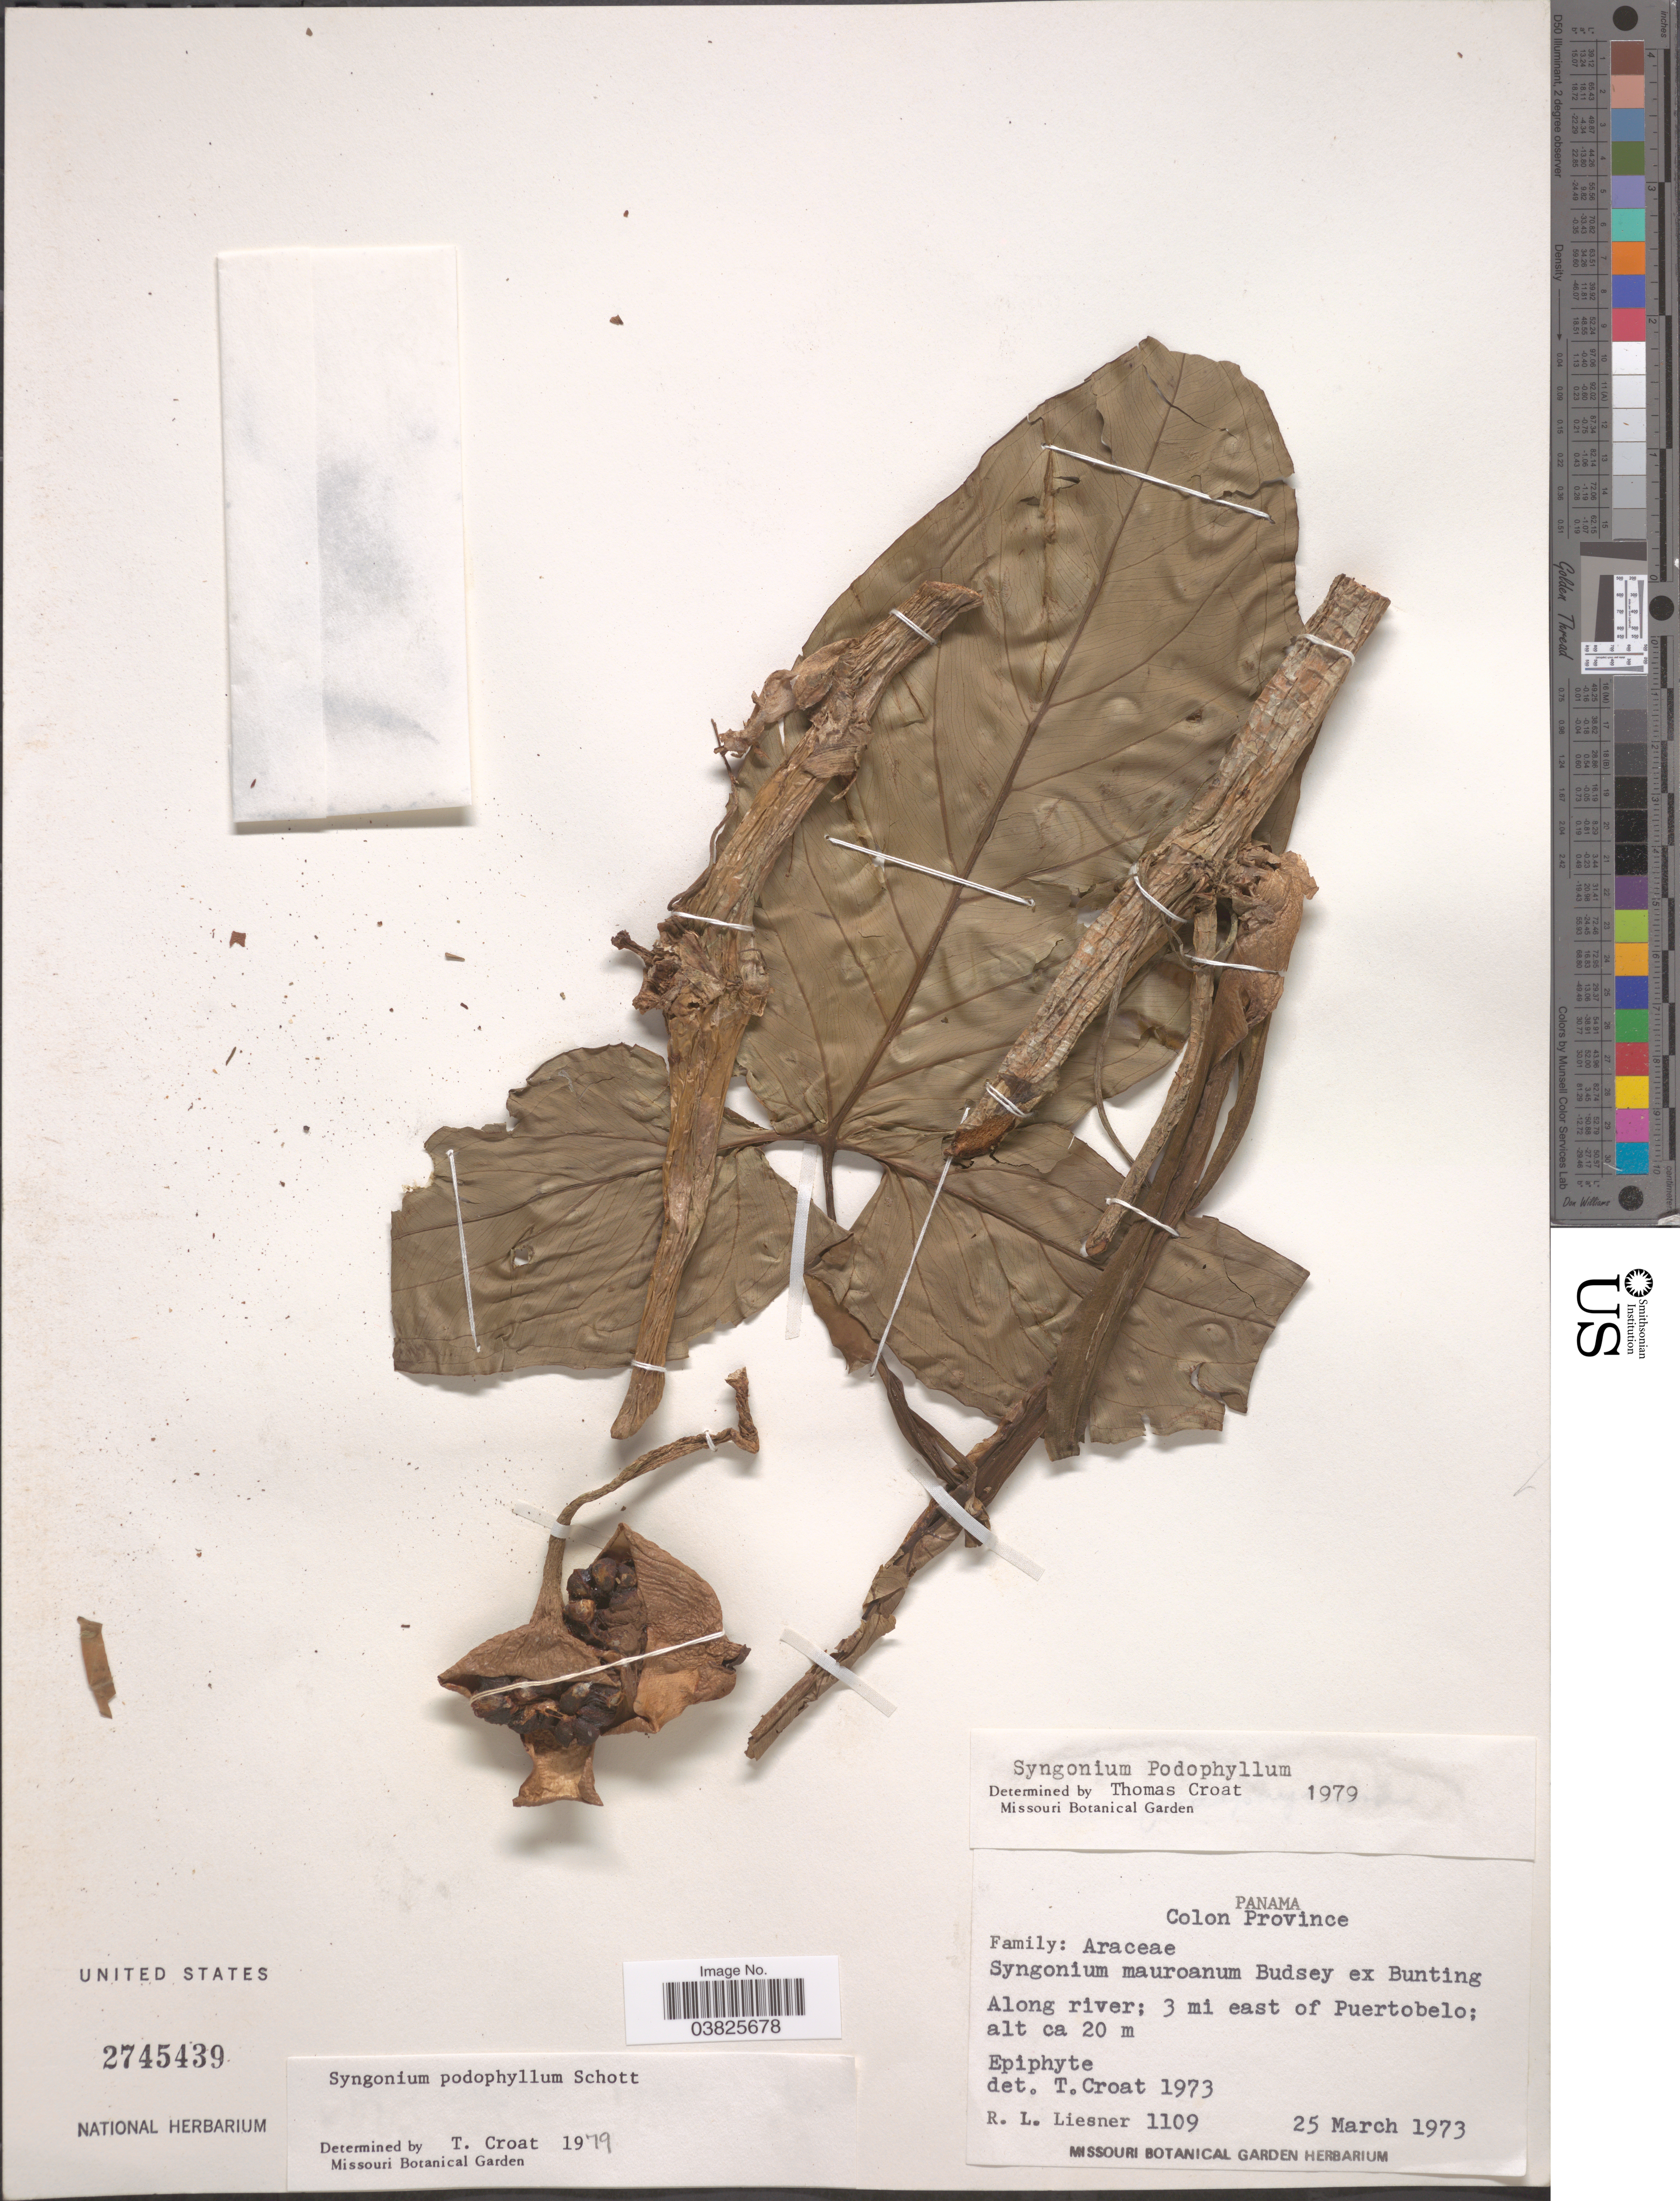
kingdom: Plantae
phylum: Tracheophyta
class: Liliopsida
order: Alismatales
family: Araceae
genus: Syngonium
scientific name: Syngonium podophyllum 'Lemon-Lime'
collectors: R. L. Liesner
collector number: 1109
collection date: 1973-03-25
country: Panama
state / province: Colón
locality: Colon Province. Along river; 3 mi east of Puertobelo.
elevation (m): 20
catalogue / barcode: US 2745439